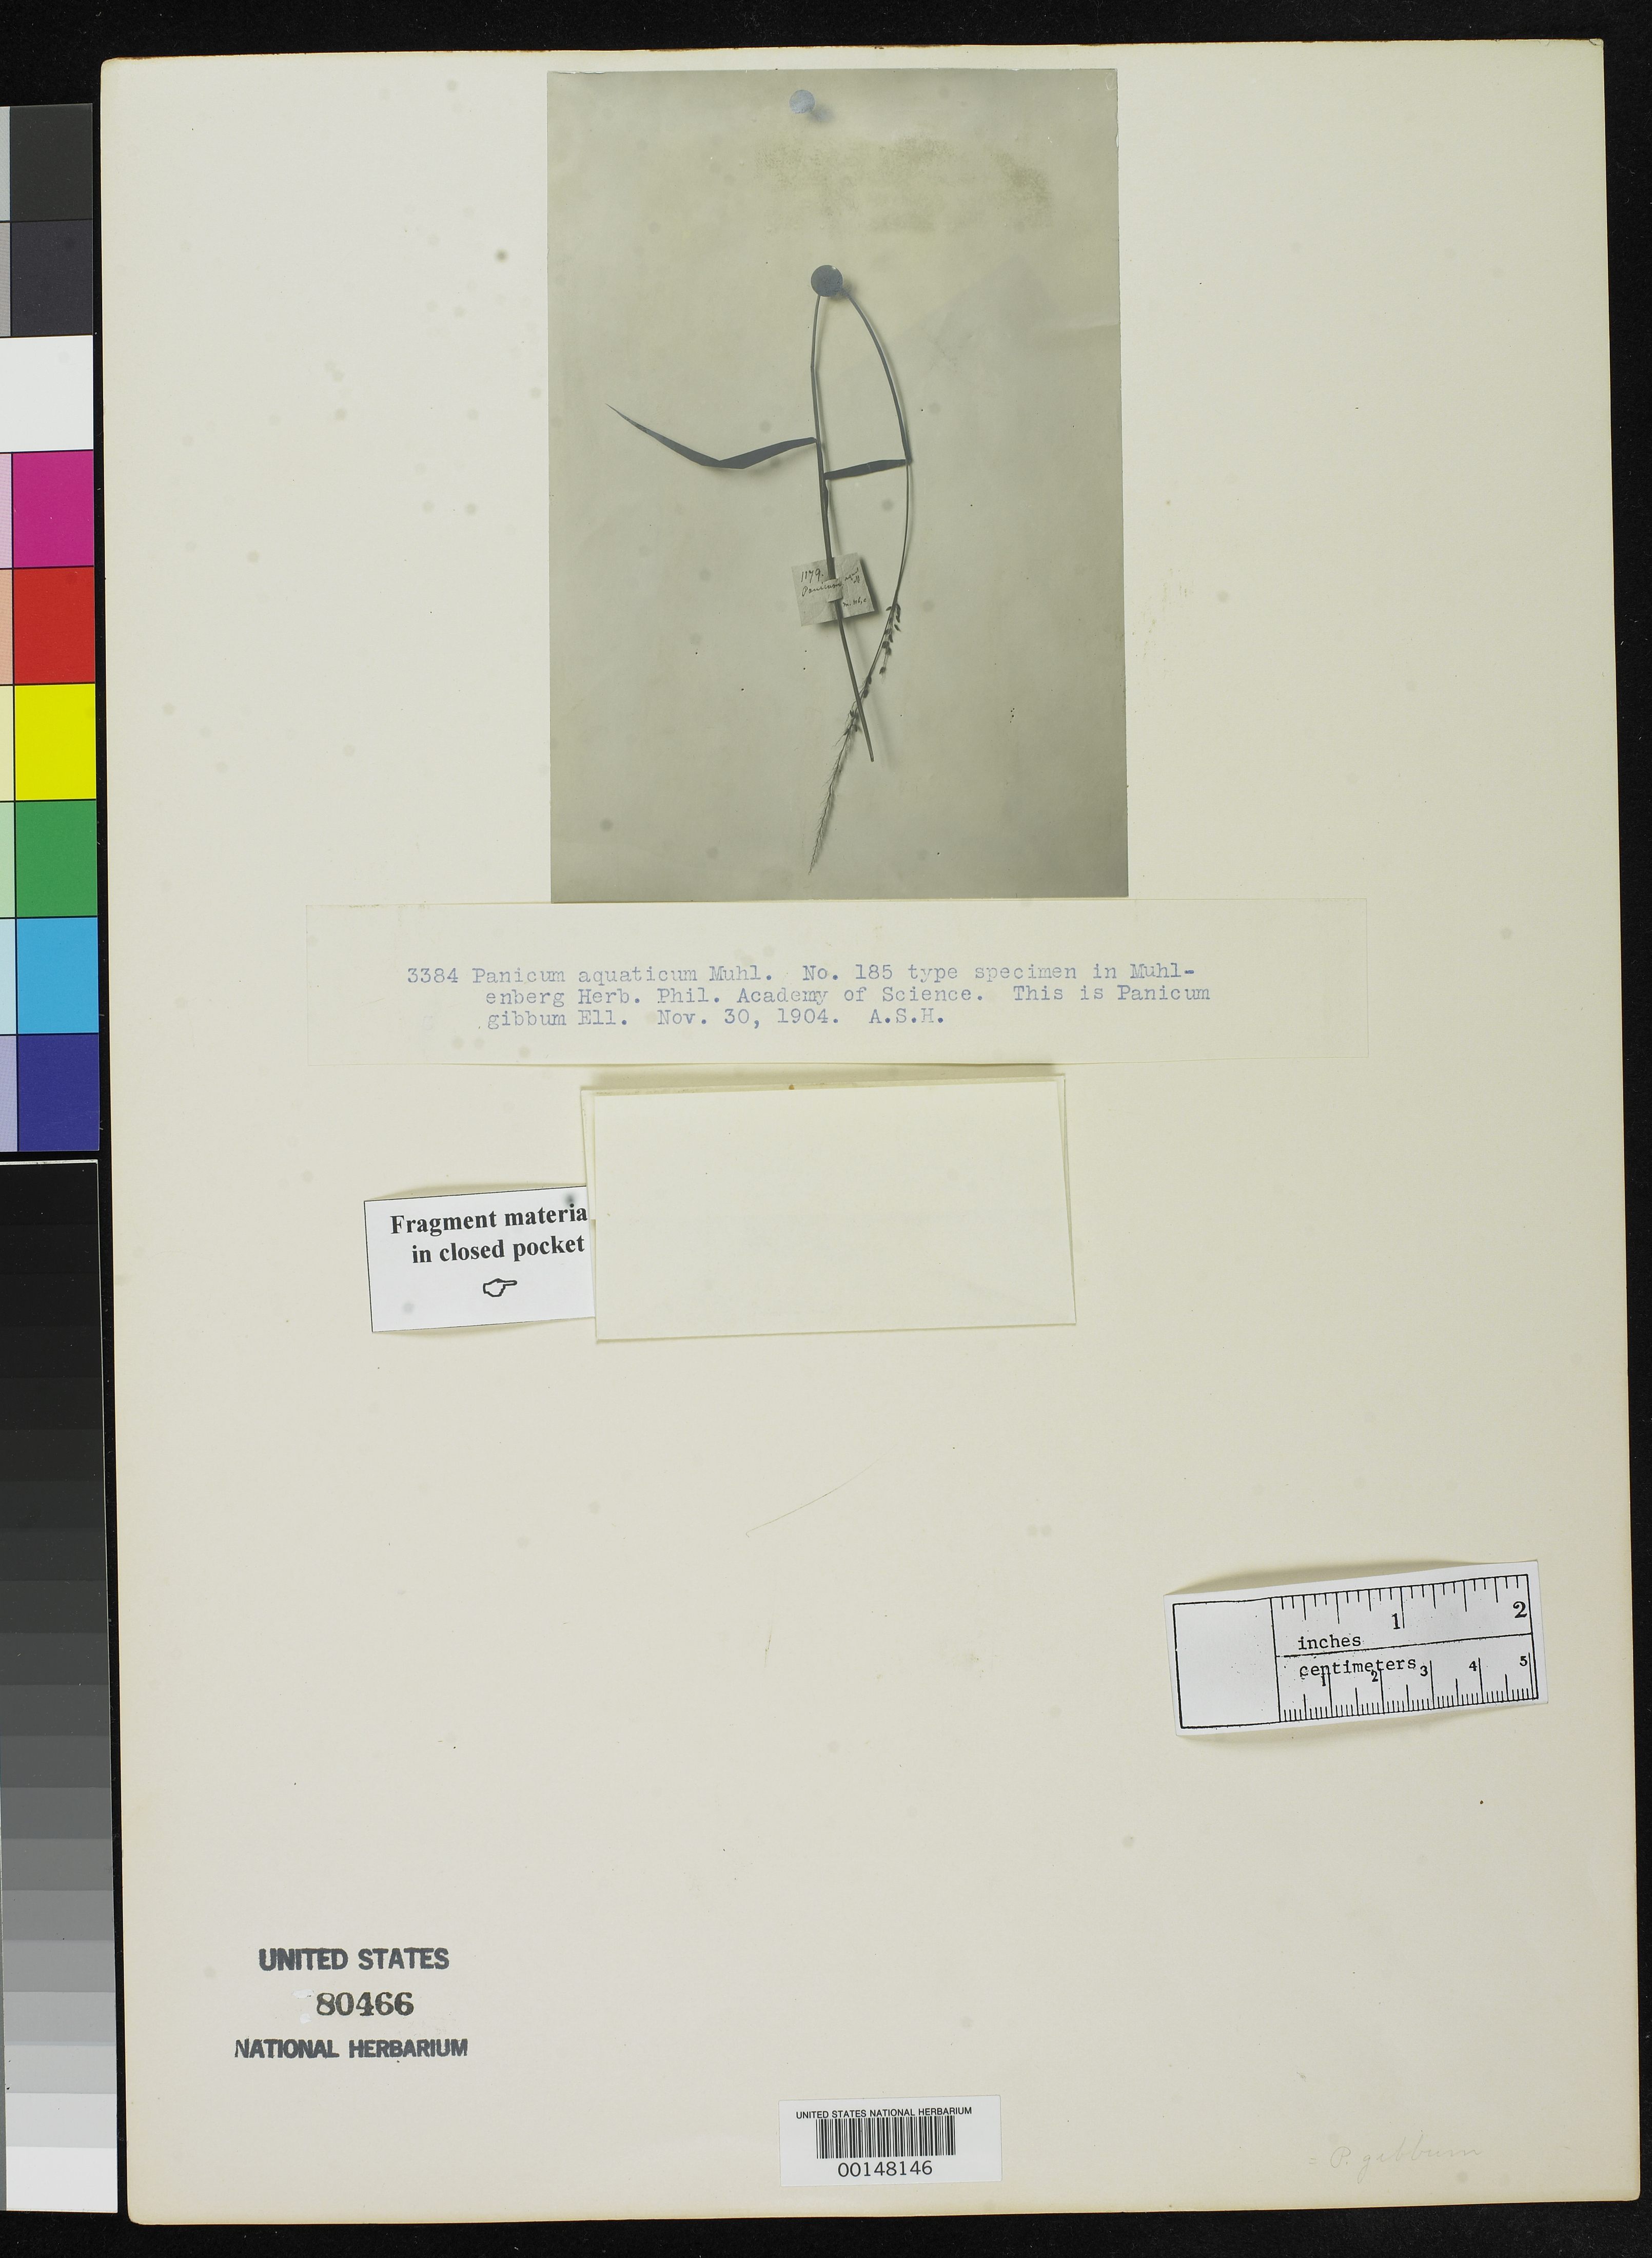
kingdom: Plantae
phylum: Tracheophyta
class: Liliopsida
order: Poales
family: Poaceae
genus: Panicum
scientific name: Panicum aquaticum Muhl., nom. illeg.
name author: Muhl.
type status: Type Collection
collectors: G. H. Muhlenberg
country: United States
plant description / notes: Photograph and fragmentary material of type specimen ex herb. Muhlenberg, Phila. Acad. Sci.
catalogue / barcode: US 80466